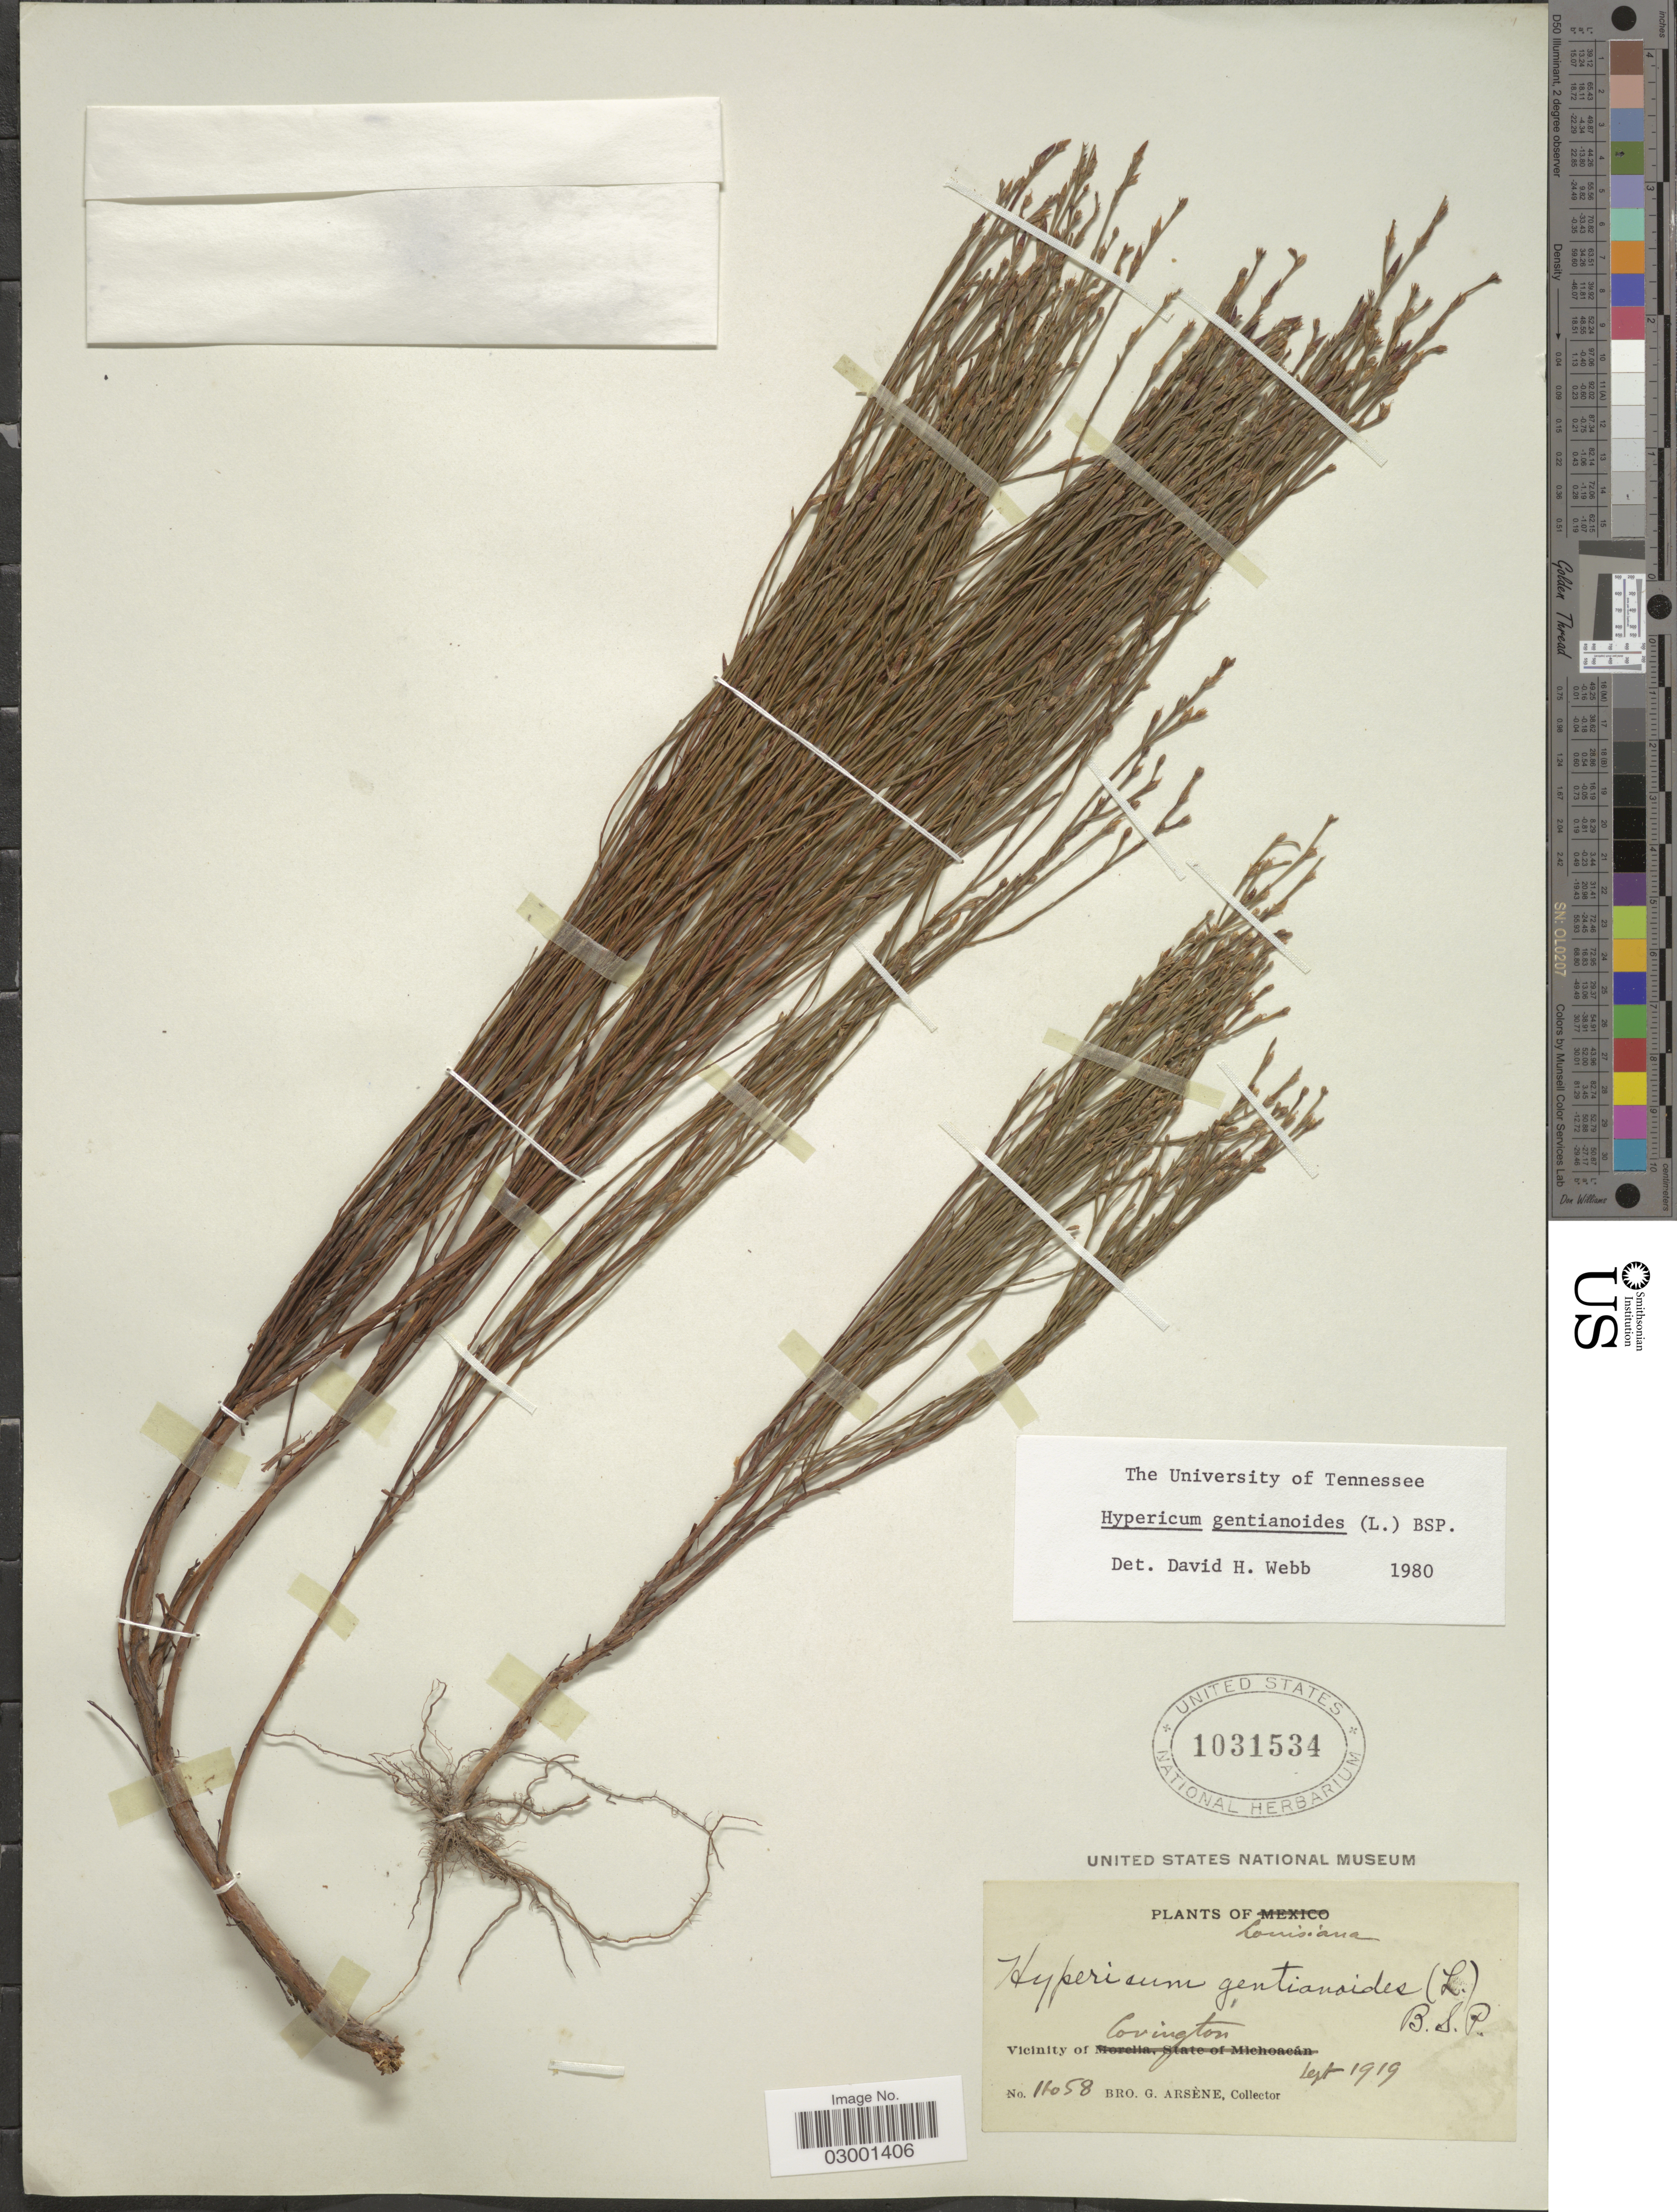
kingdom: Plantae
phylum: Tracheophyta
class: Magnoliopsida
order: Malpighiales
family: Hypericaceae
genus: Hypericum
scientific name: Hypericum gentianoides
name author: (L.) Britton, Stearns & Poggenb.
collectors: Bro. G. Arsène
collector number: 11058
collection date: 1919-09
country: United States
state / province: Louisiana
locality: Vicinity of Covington.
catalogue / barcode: US 1031534